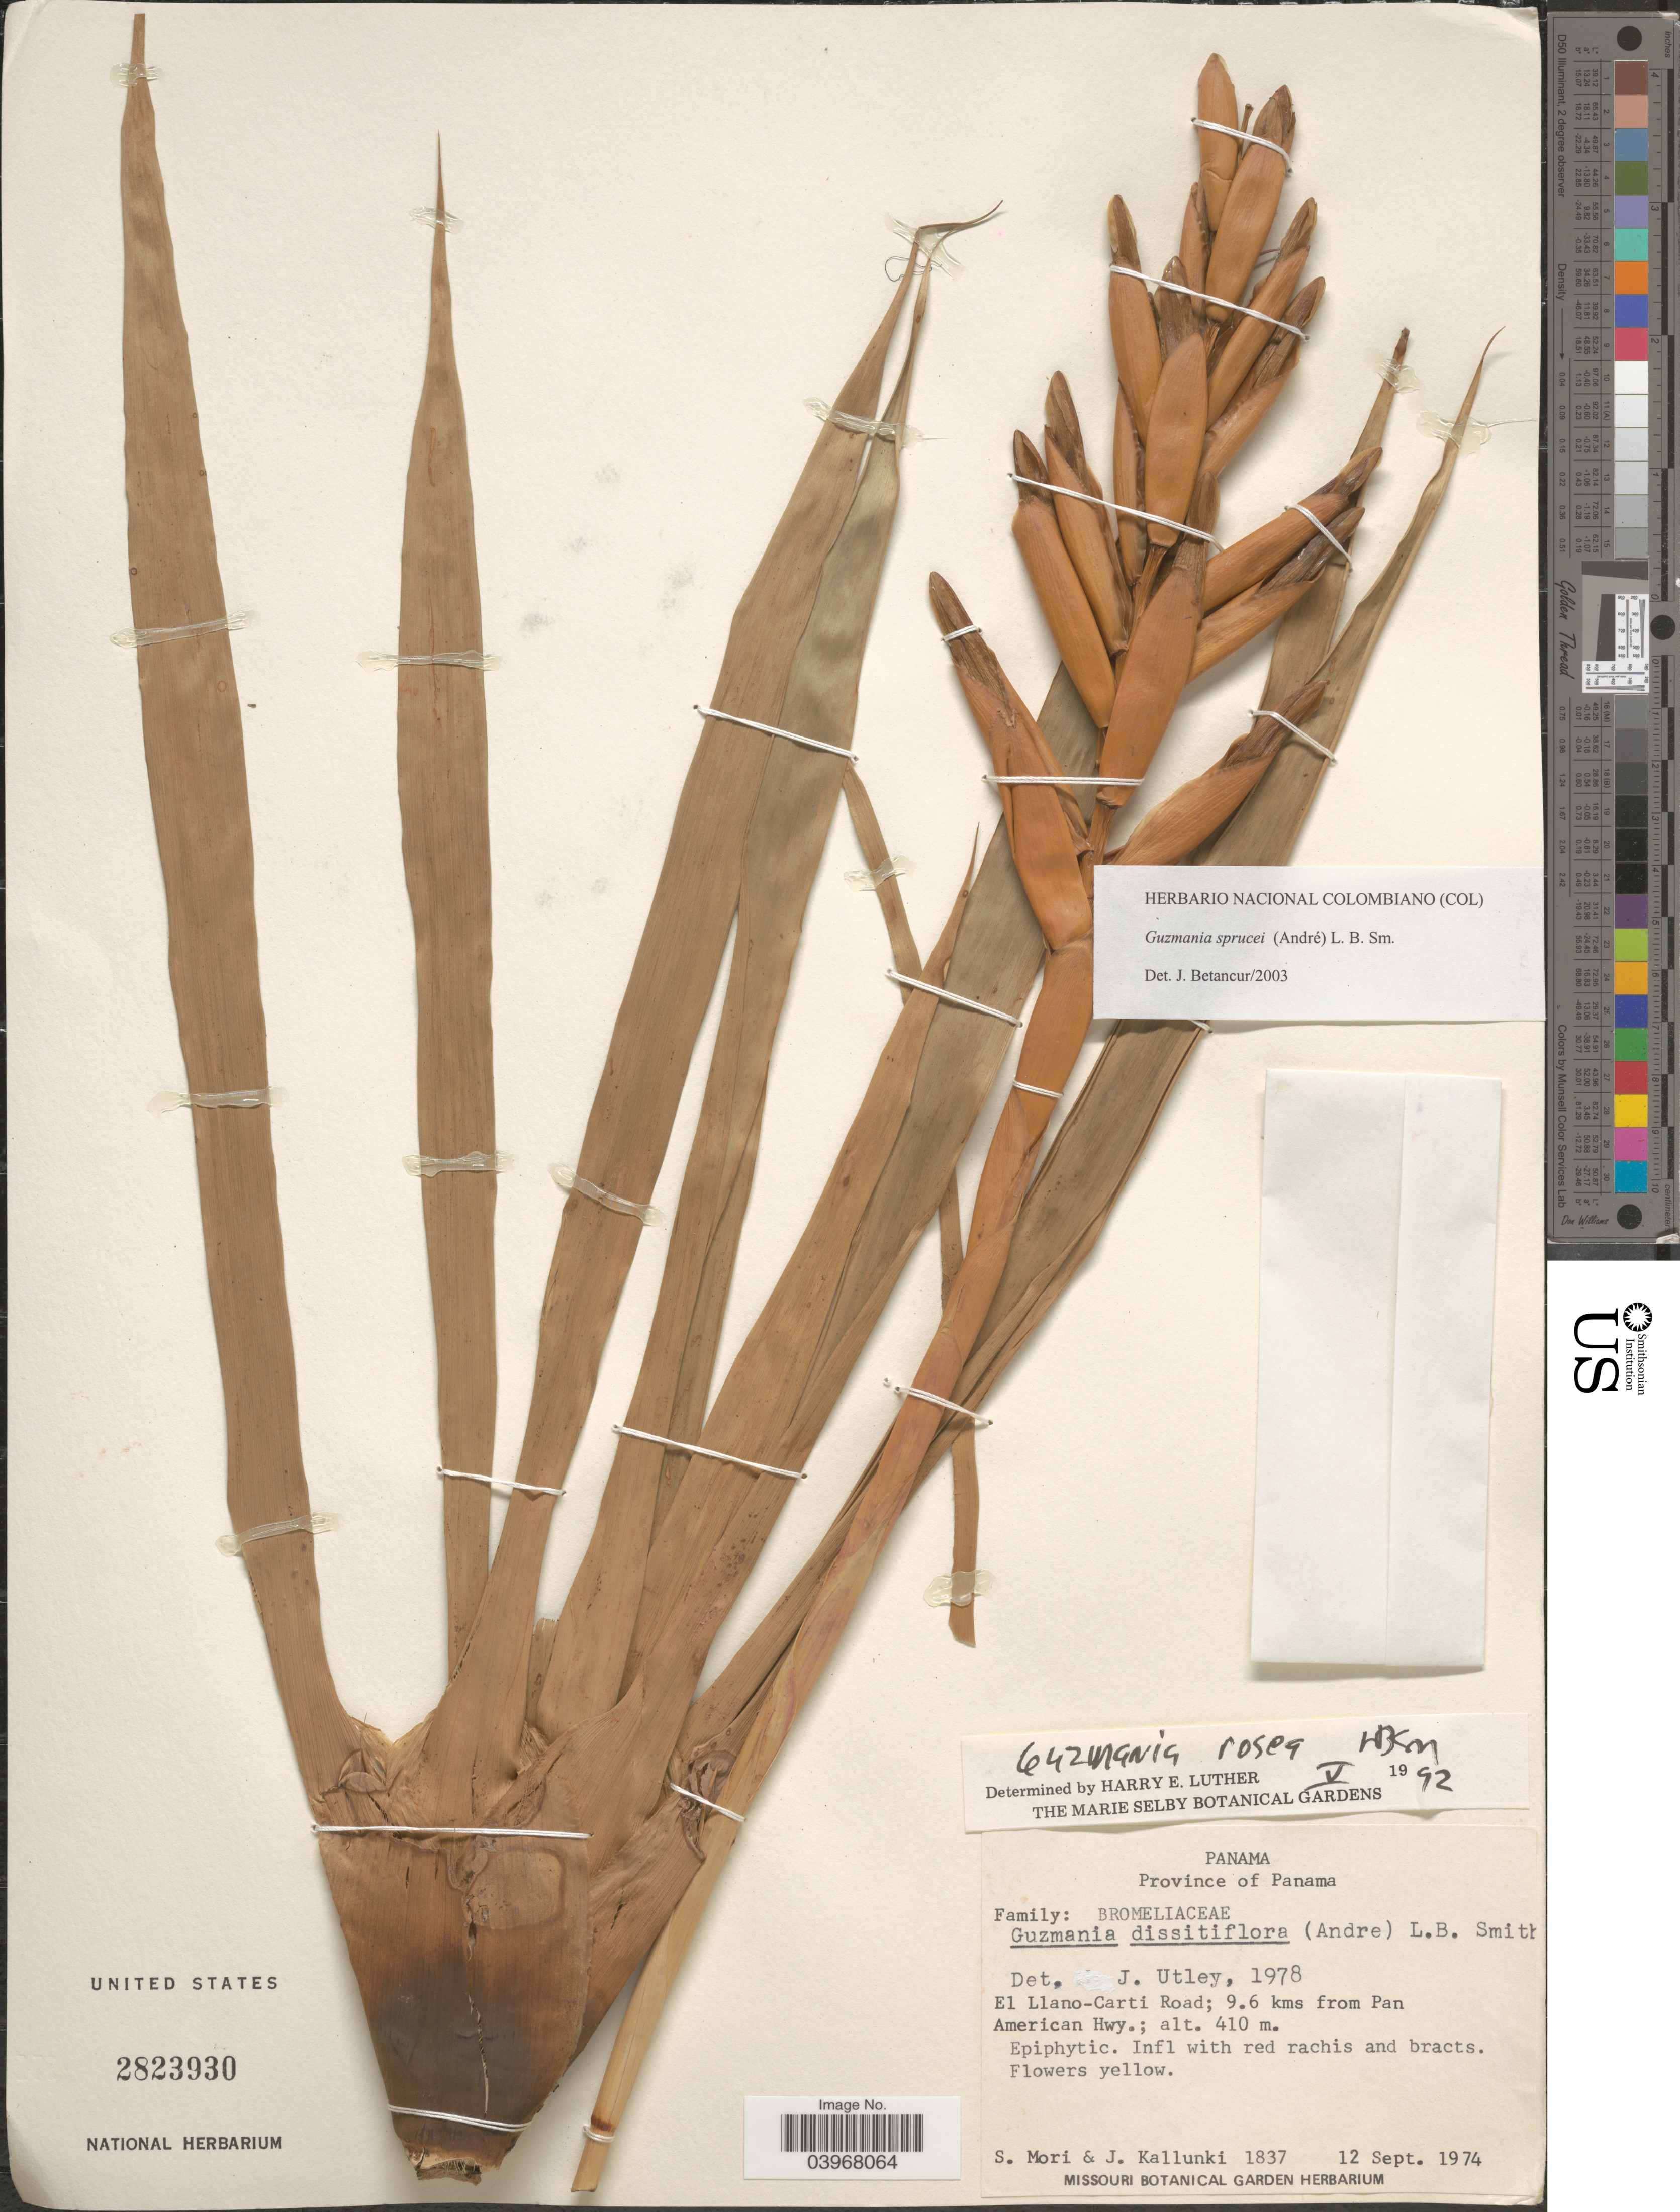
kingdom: Plantae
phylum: Tracheophyta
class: Liliopsida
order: Poales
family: Bromeliaceae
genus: Guzmania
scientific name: Guzmania sprucei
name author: (André) L.B. Sm.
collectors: S. Mori & J. Kallunki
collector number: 1837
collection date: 1974-09-12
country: Panama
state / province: Panamá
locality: El Llano-Carti Road; 9.6 kms from Pan American Hwy.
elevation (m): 410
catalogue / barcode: US 2823930